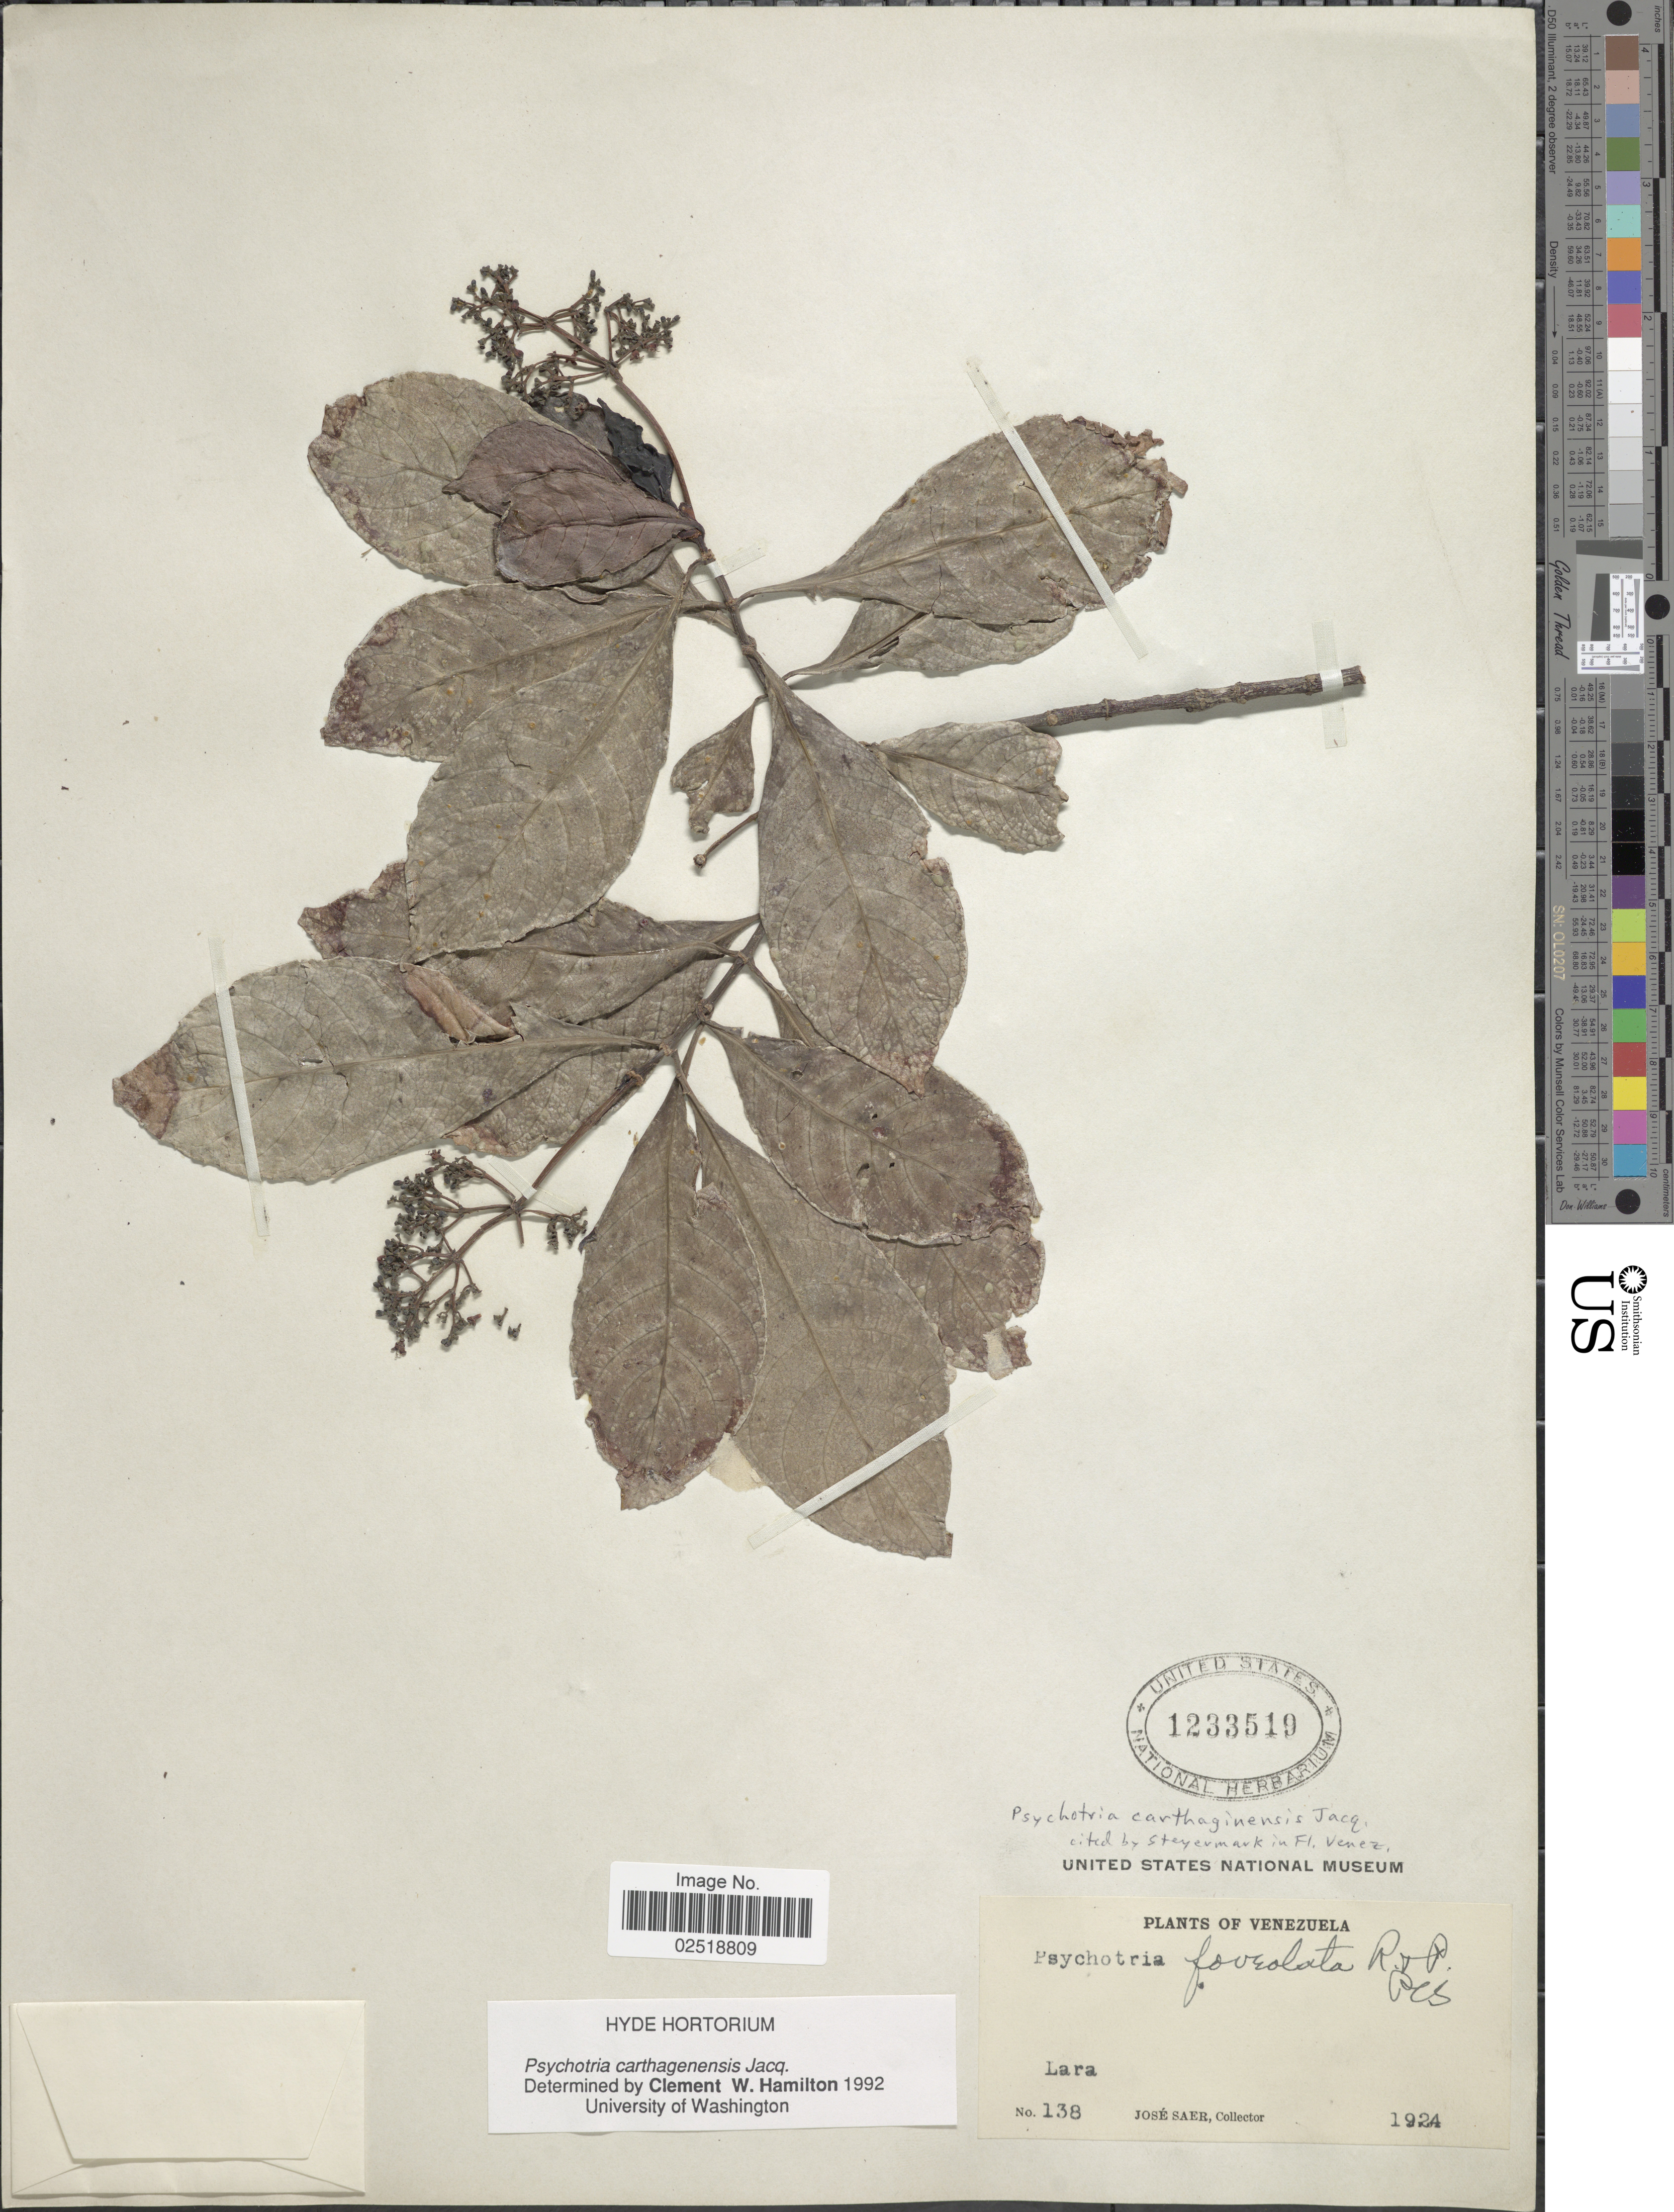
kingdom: Plantae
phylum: Tracheophyta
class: Magnoliopsida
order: Gentianales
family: Rubiaceae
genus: Psychotria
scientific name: Psychotria carthagenensis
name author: Jacq.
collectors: J. Saer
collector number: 138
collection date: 1924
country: Venezuela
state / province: Lara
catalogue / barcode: US 1233510